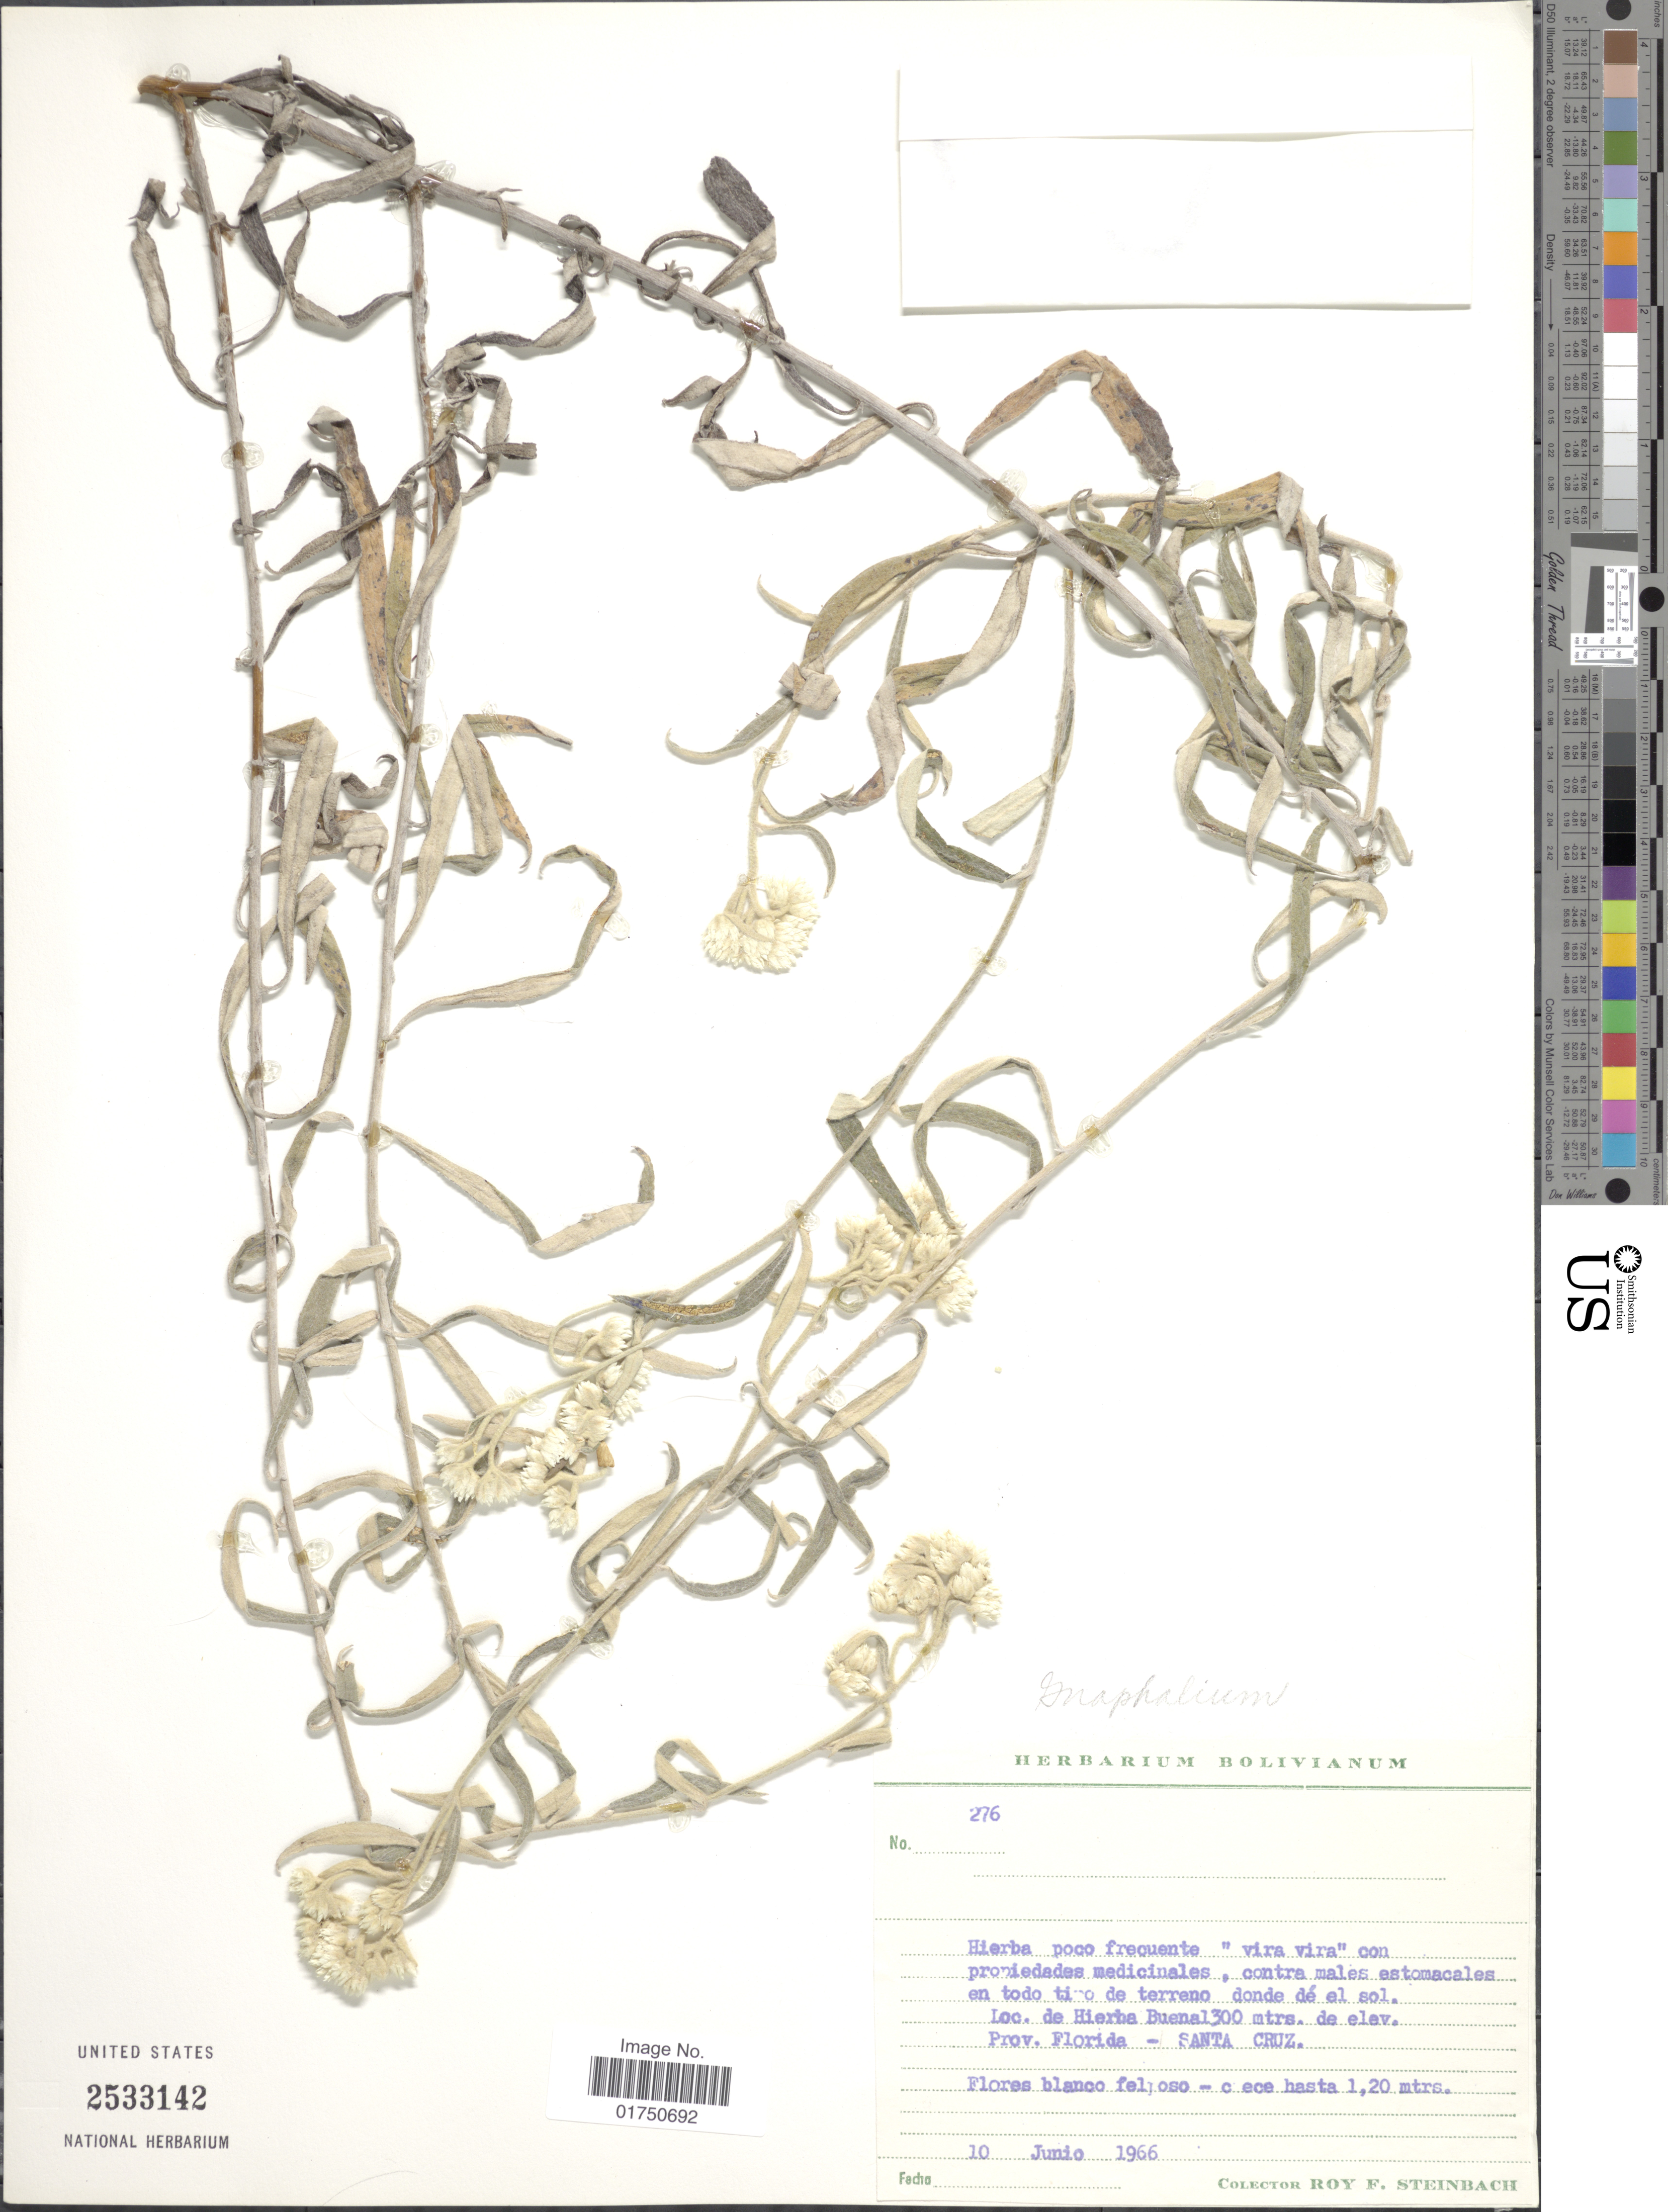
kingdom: Plantae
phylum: Tracheophyta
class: Magnoliopsida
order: Asterales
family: Asteraceae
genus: Achyrocline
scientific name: Achyrocline sp.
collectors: R. F. Steinbach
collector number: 276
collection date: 1966-06-10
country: Bolivia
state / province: Santa Cruz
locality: Prov. Florida - Santa Cruz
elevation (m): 1300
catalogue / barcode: US 2533142